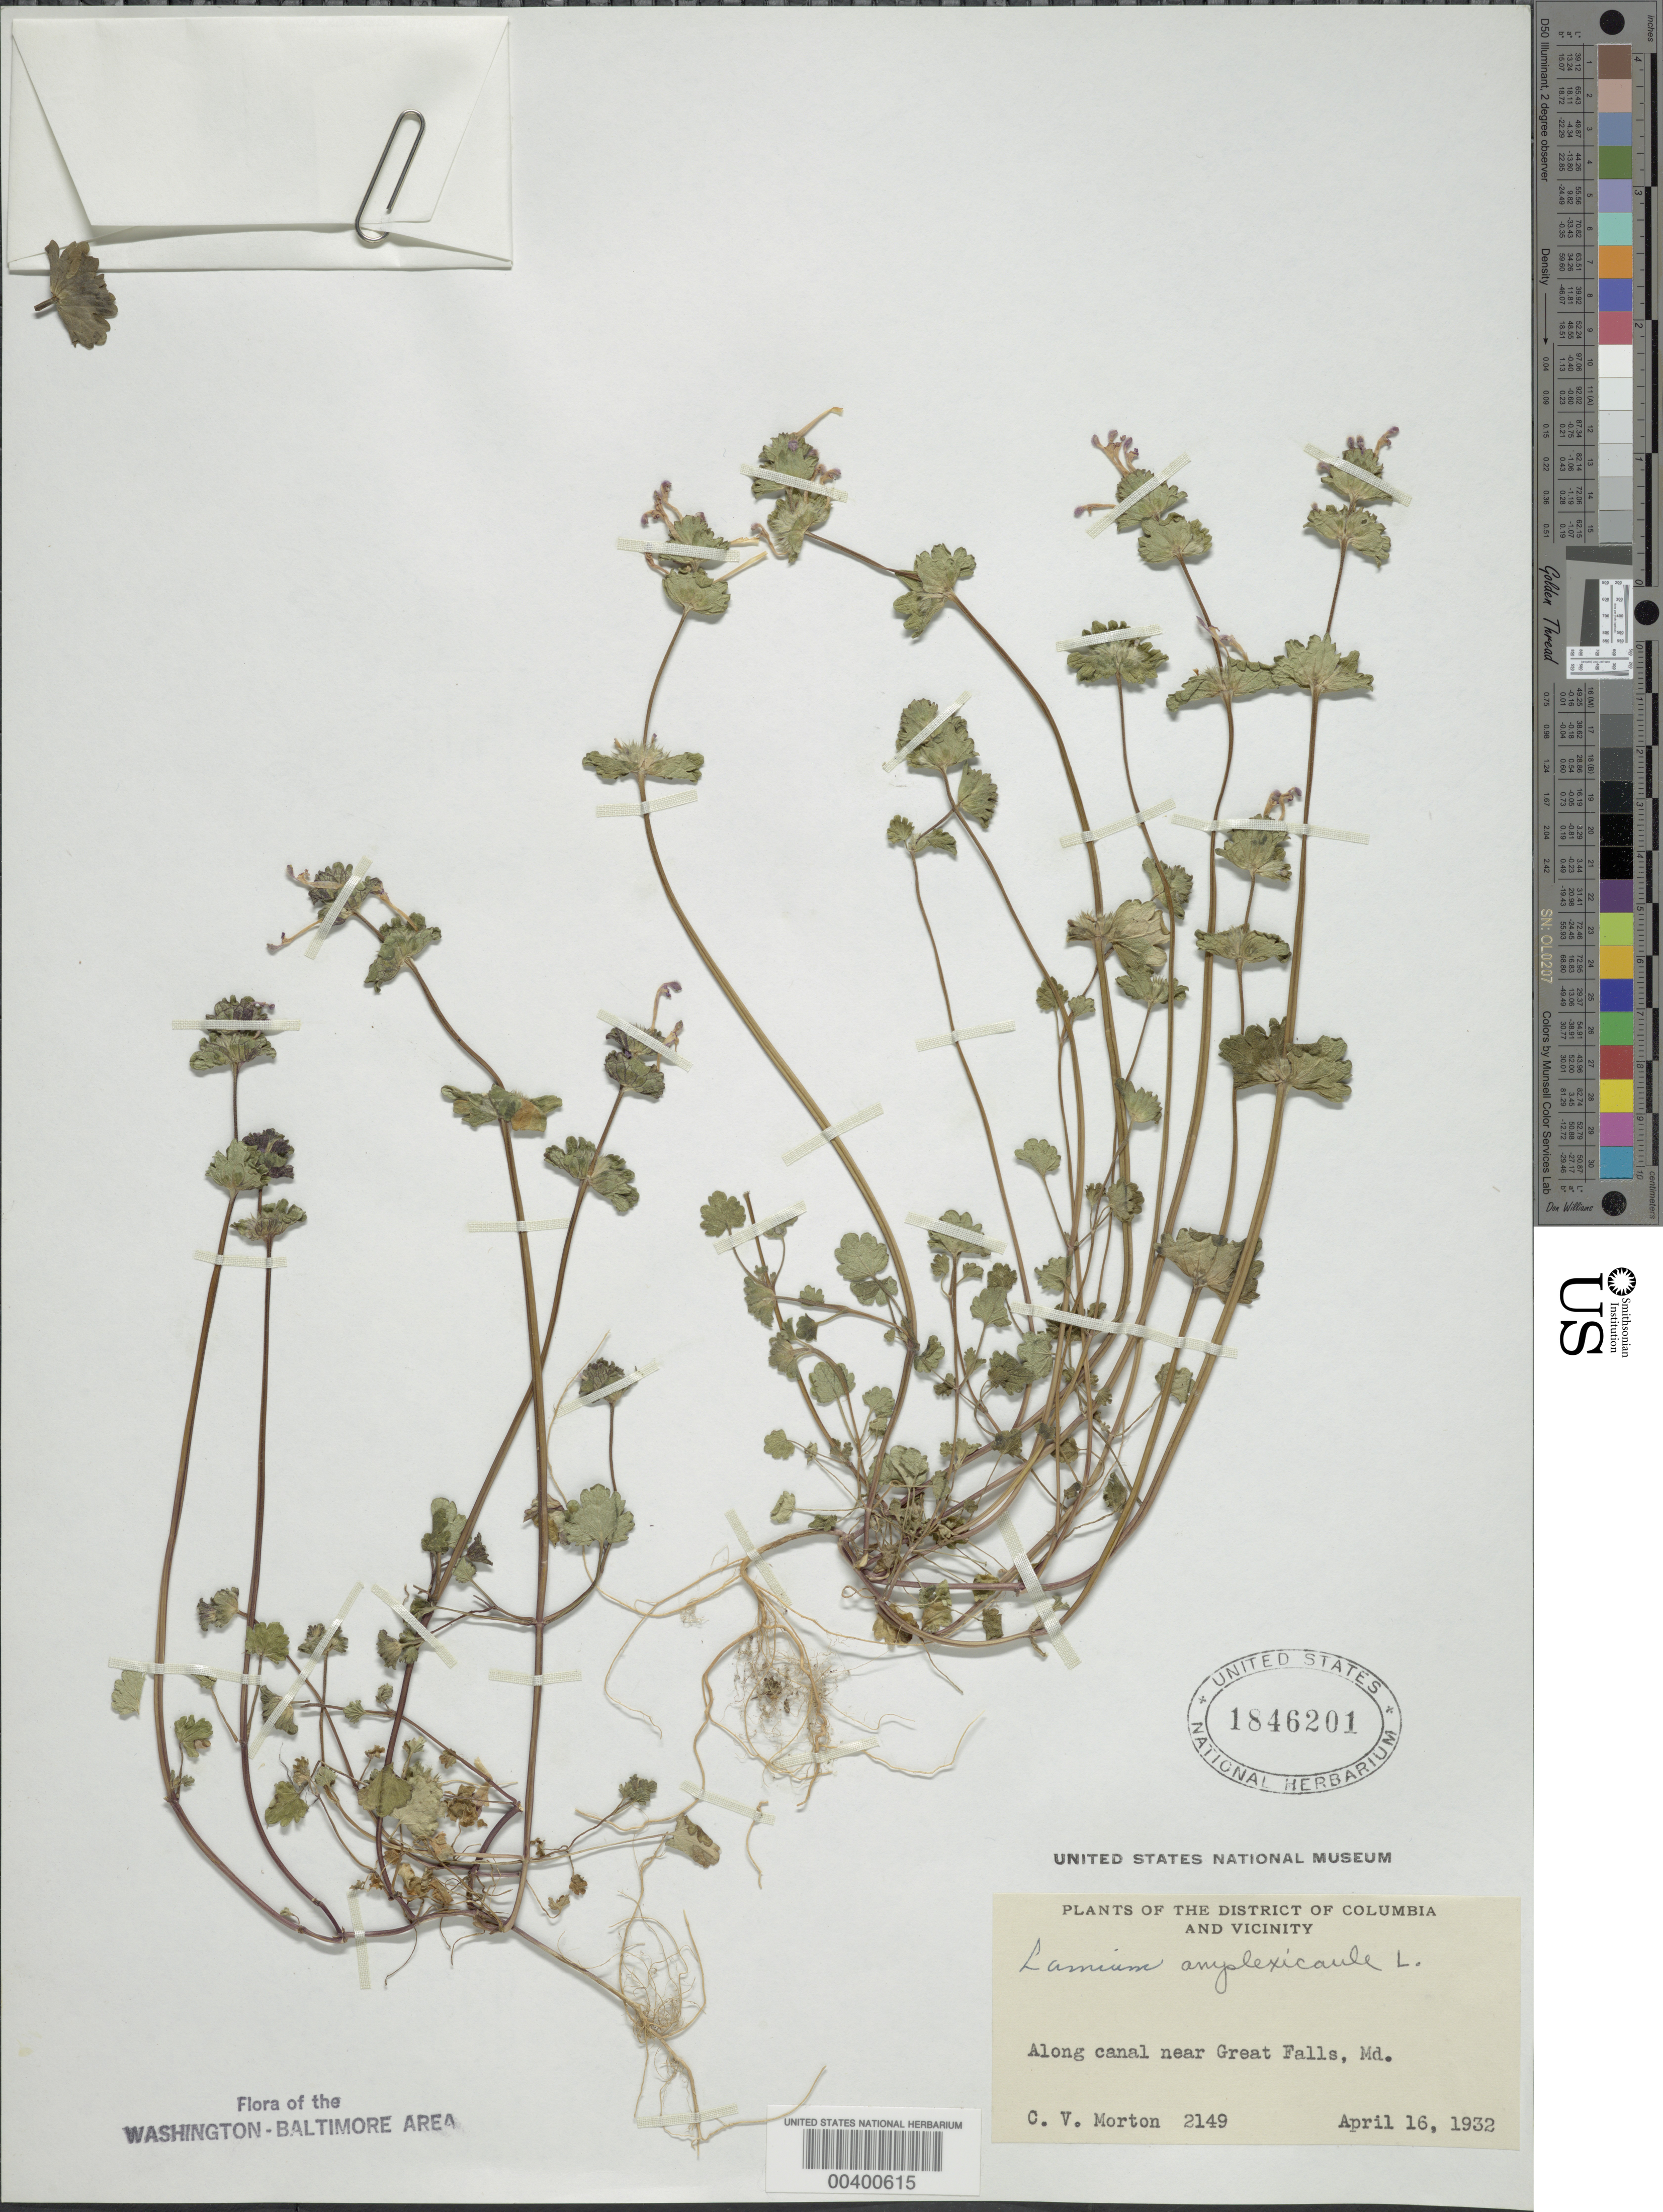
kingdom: Plantae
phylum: Tracheophyta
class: Magnoliopsida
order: Lamiales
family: Lamiaceae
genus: Lamium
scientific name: Lamium amplexicaule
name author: L.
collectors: C. V. Morton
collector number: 2149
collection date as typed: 16 Apr 1932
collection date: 1932-04-16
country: United States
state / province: Maryland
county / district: Montgomery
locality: C. & O. Canal near Great Falls C. and O. Canal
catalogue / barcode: US 1846201